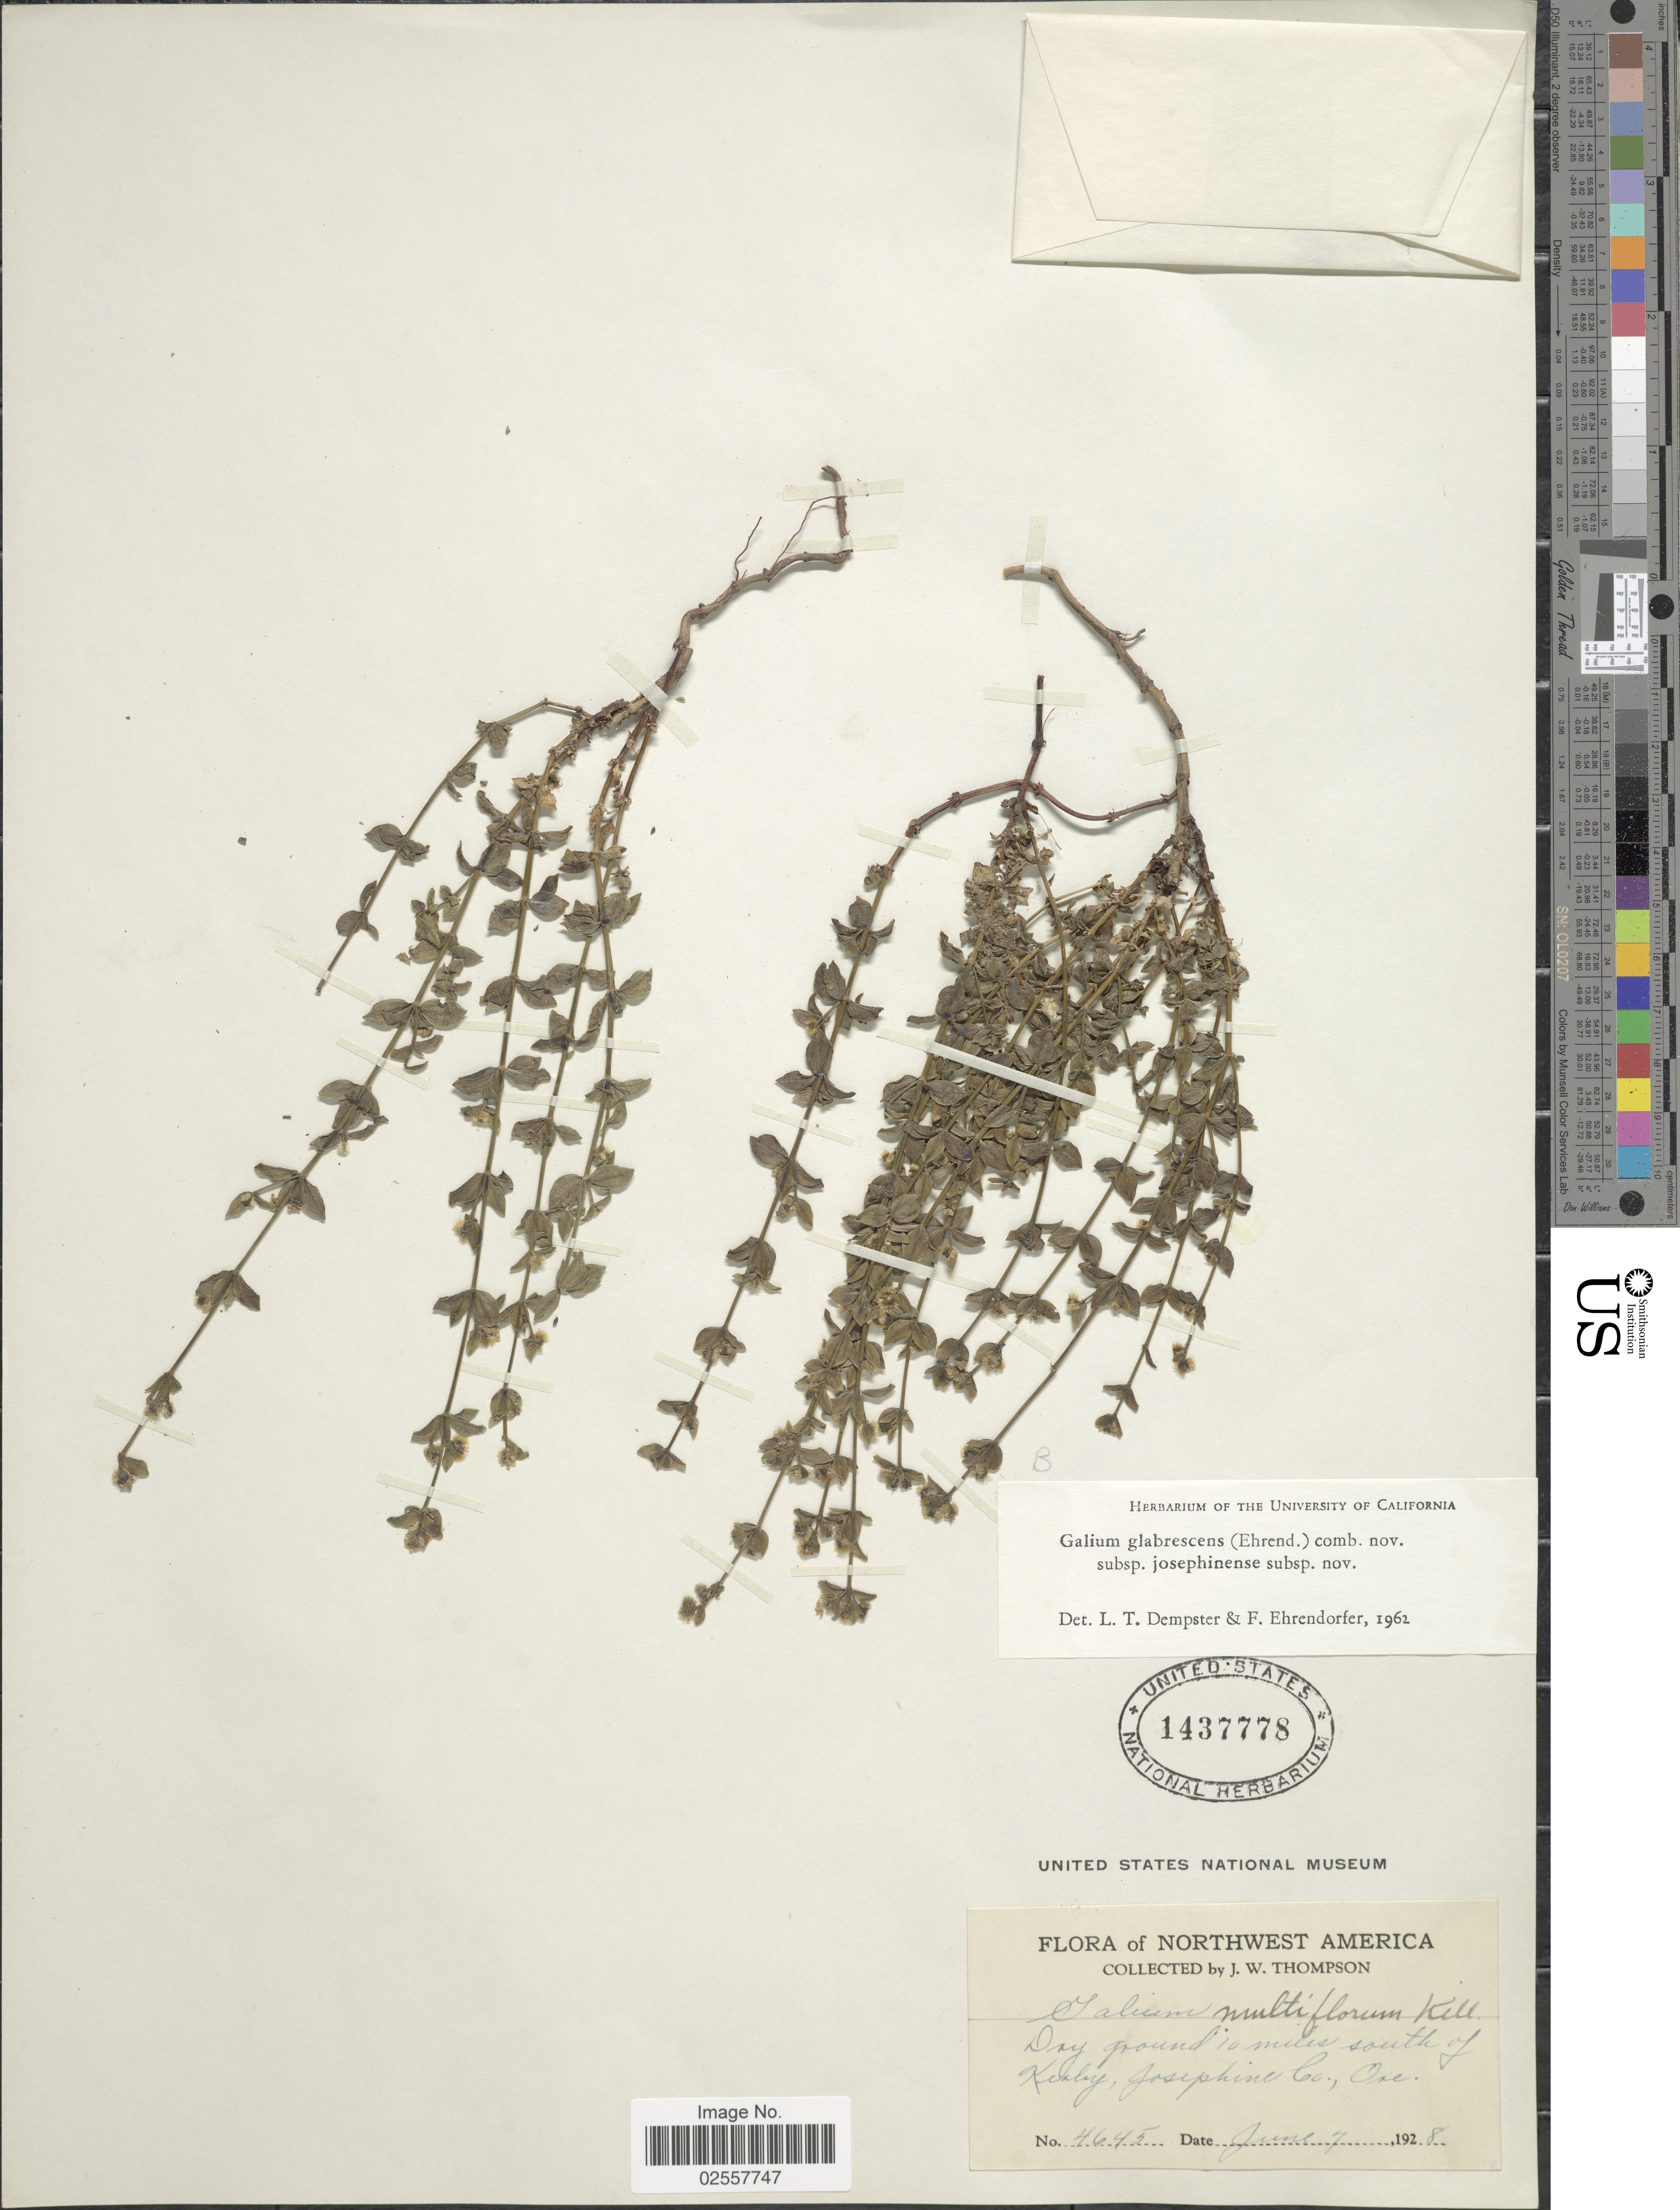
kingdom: Plantae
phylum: Tracheophyta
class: Magnoliopsida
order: Gentianales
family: Rubiaceae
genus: Galium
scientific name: Galium glabrescens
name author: (Ehrend.) Dempster & Ehrend.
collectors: J. W. Thompson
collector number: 4645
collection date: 1928-06-07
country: United States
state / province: Oregon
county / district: Josephine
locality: Dry ground 10 miles south of Kerby, Josephine Co.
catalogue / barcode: US 1437778